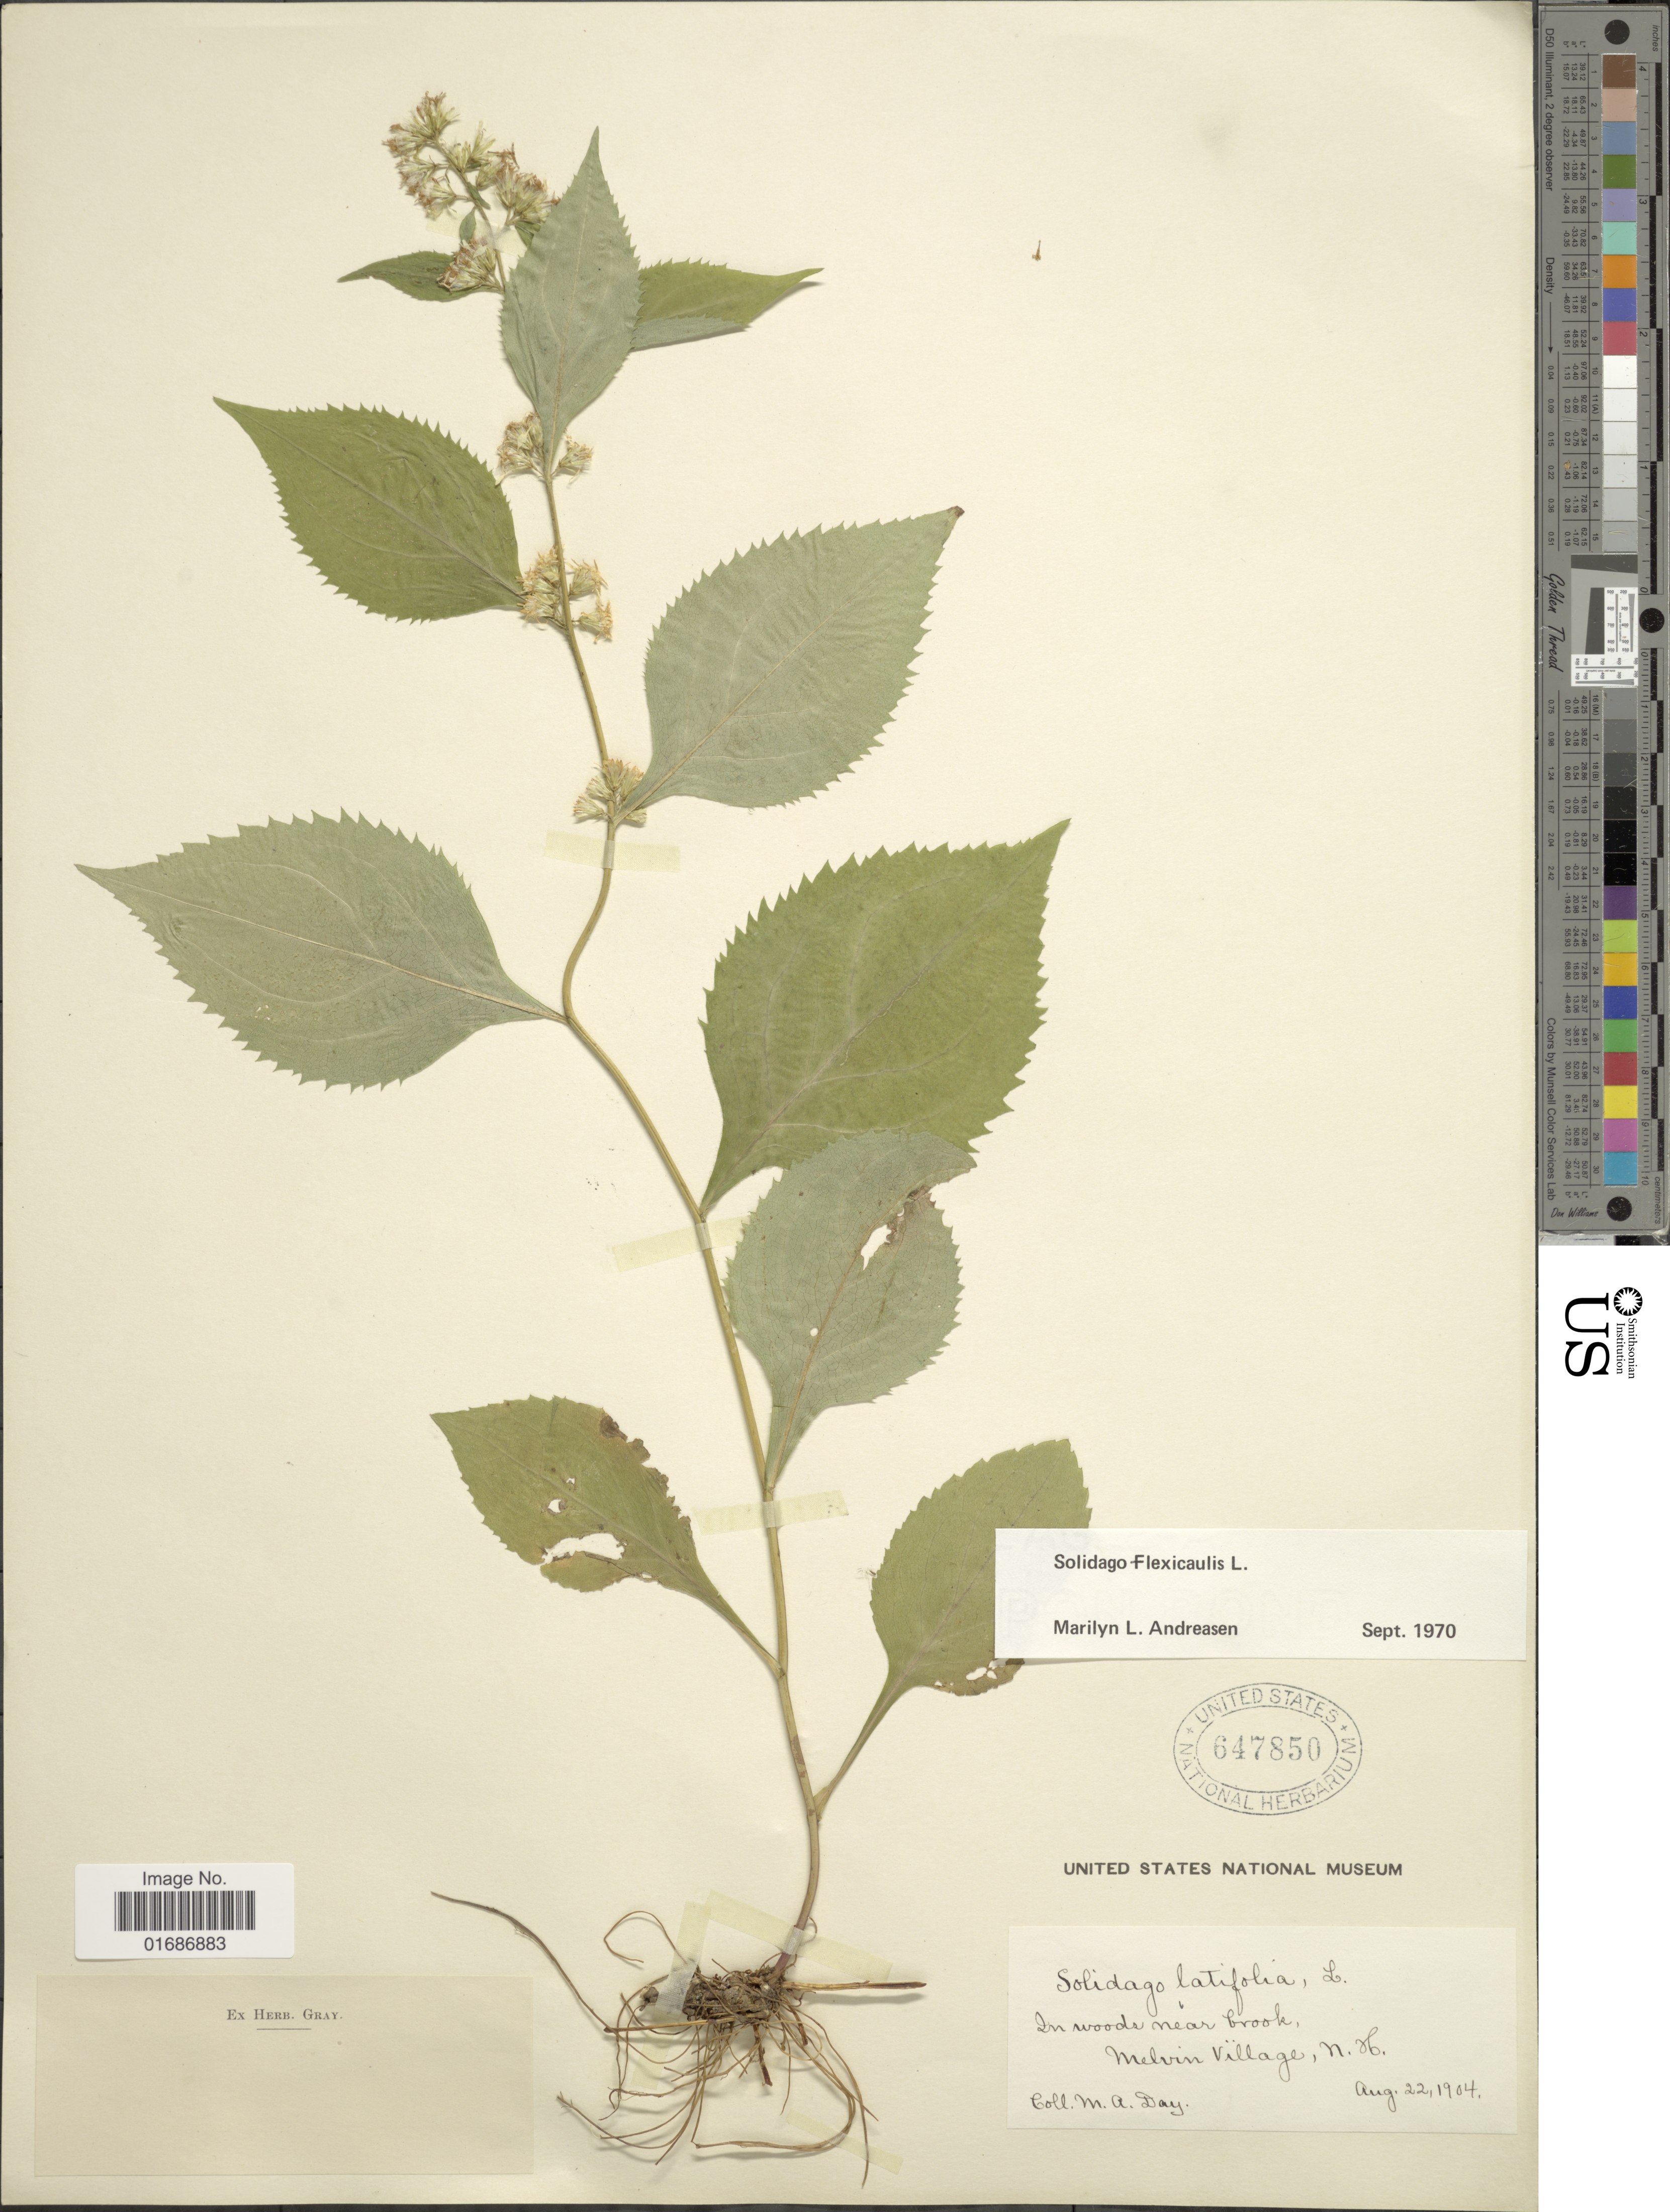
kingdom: Plantae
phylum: Tracheophyta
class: Magnoliopsida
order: Asterales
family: Asteraceae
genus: Solidago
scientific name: Solidago flexicaulis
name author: L.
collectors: M. Day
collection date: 1904-08-22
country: United States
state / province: New Hampshire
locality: In woods near brook, Melvin Village, N.H.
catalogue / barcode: US 647850